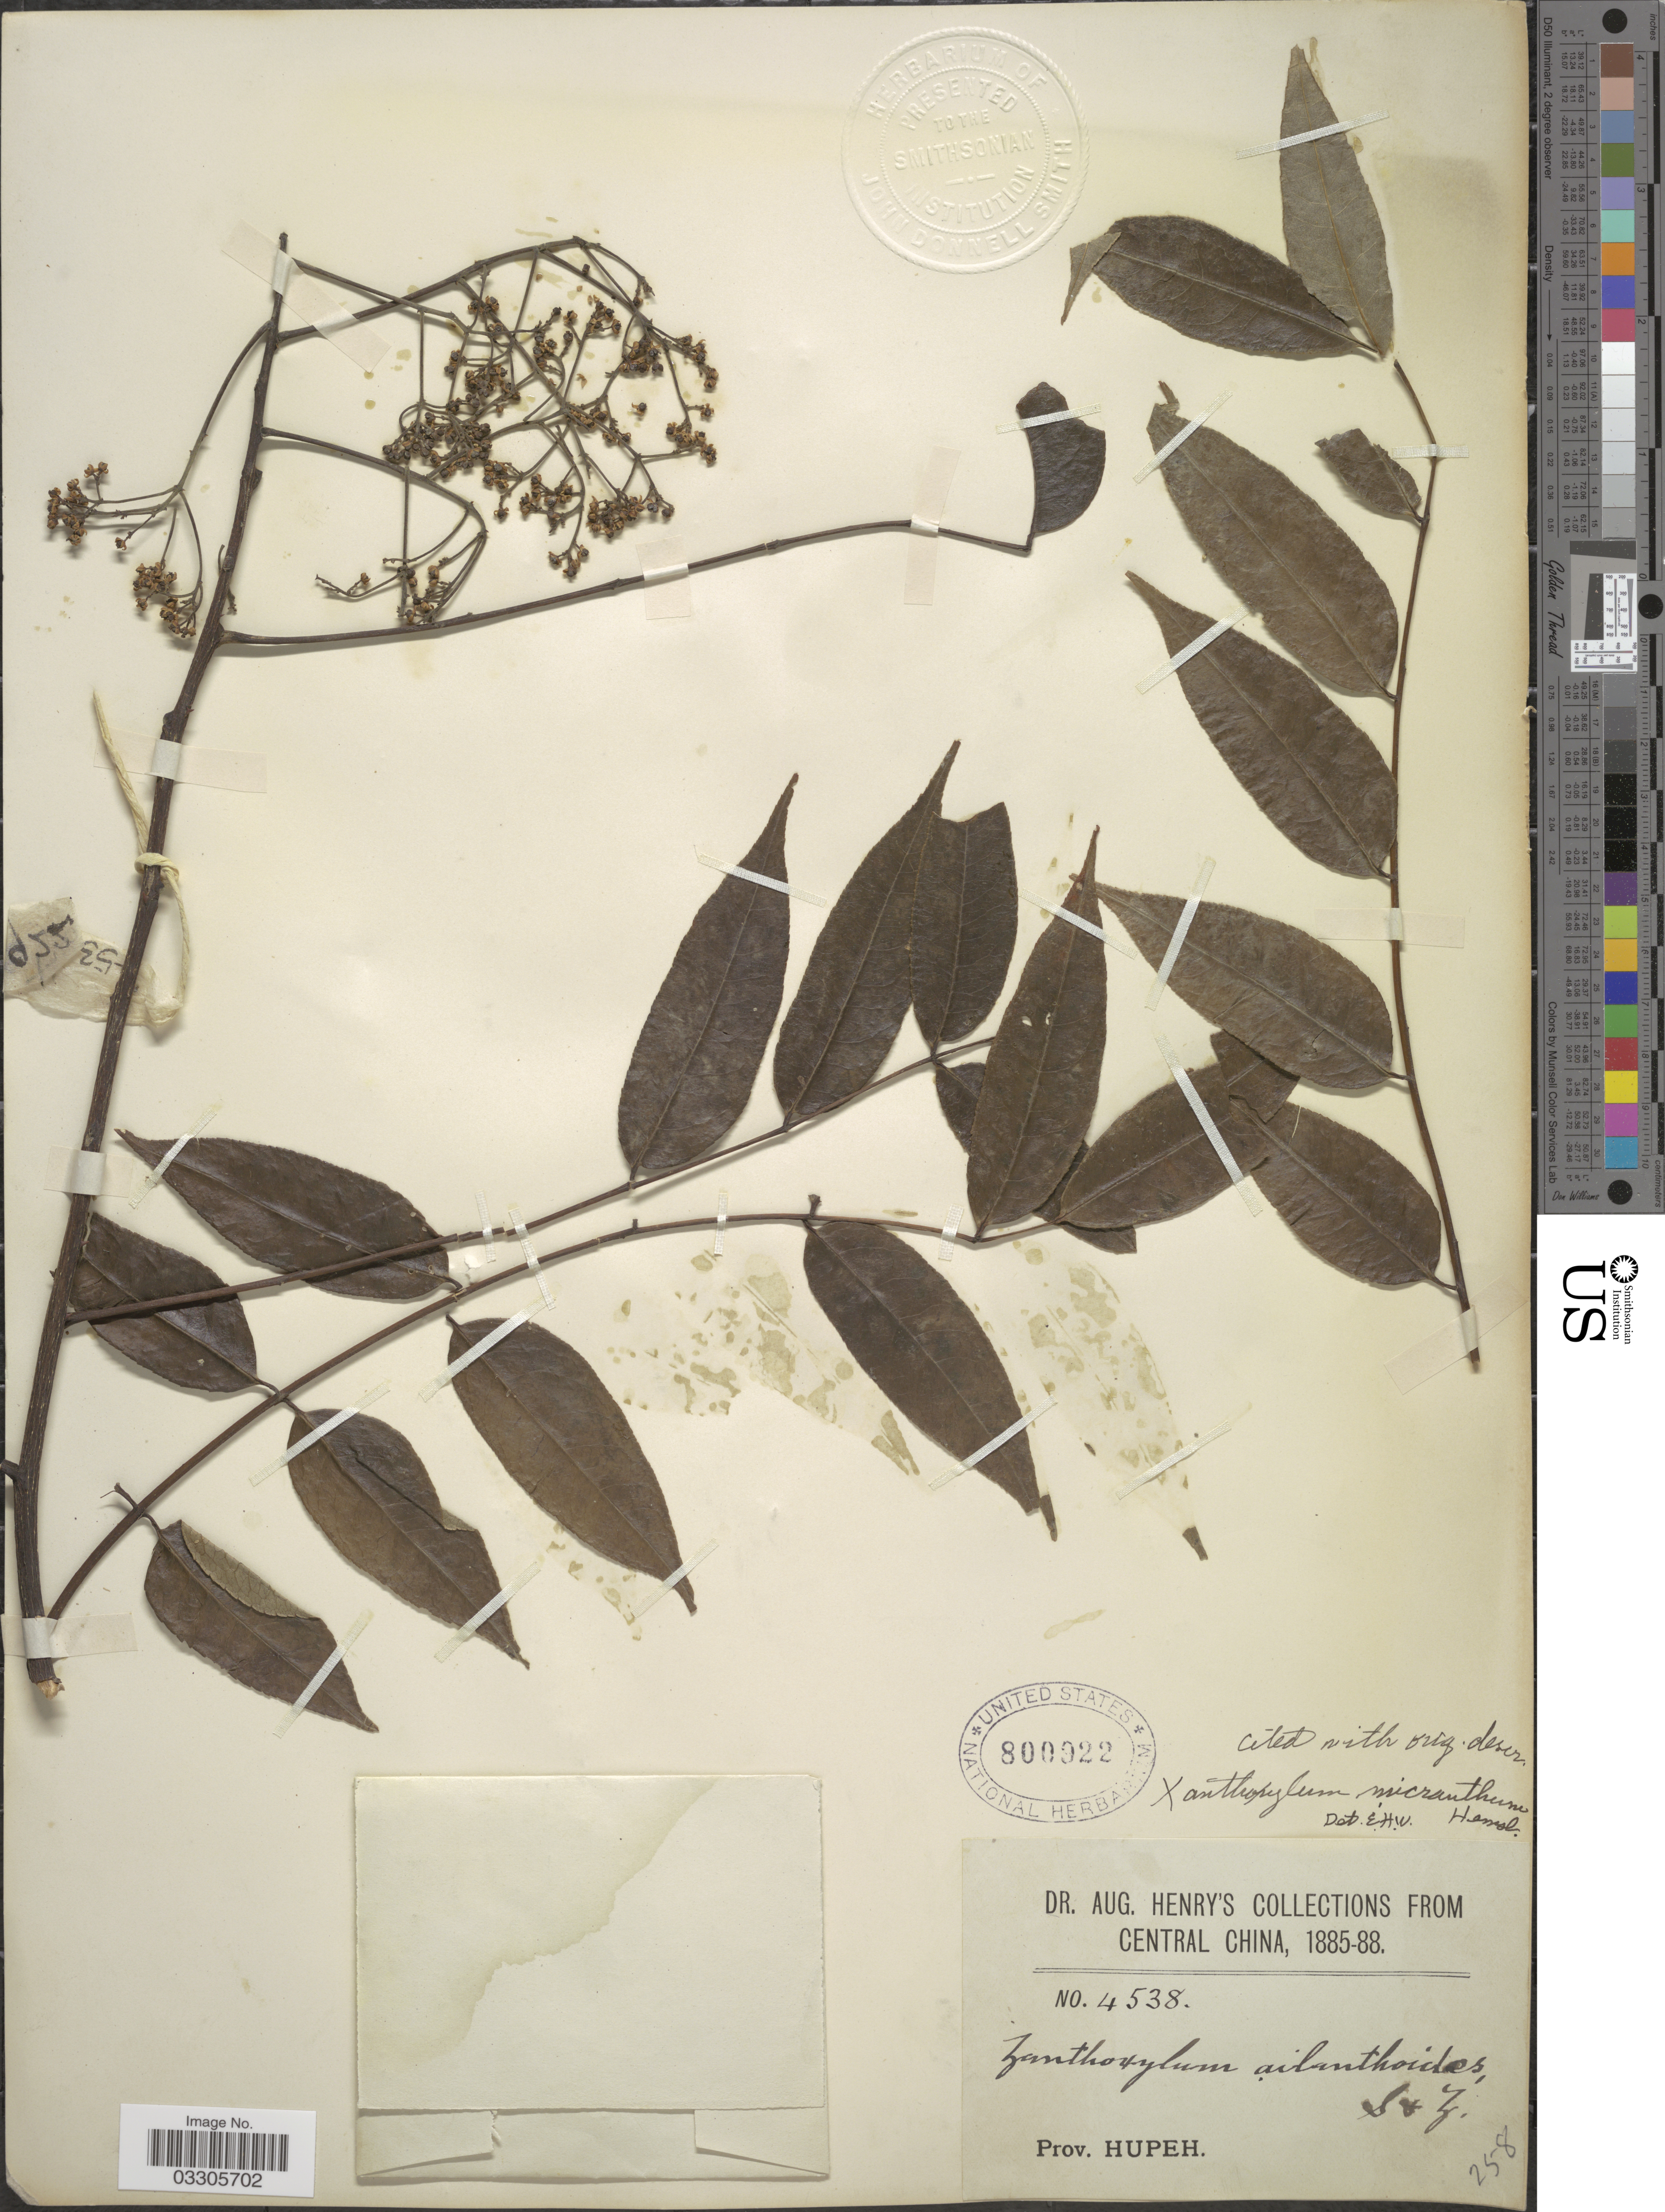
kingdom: Plantae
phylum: Tracheophyta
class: Magnoliopsida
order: Sapindales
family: Rutaceae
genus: Zanthoxylum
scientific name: Zanthoxylum micranthum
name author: Hemsl.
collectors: A. Henry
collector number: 4538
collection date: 1885/1888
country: China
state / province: Hubei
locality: Central China, Prov. Hupeh.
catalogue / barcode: US 800922